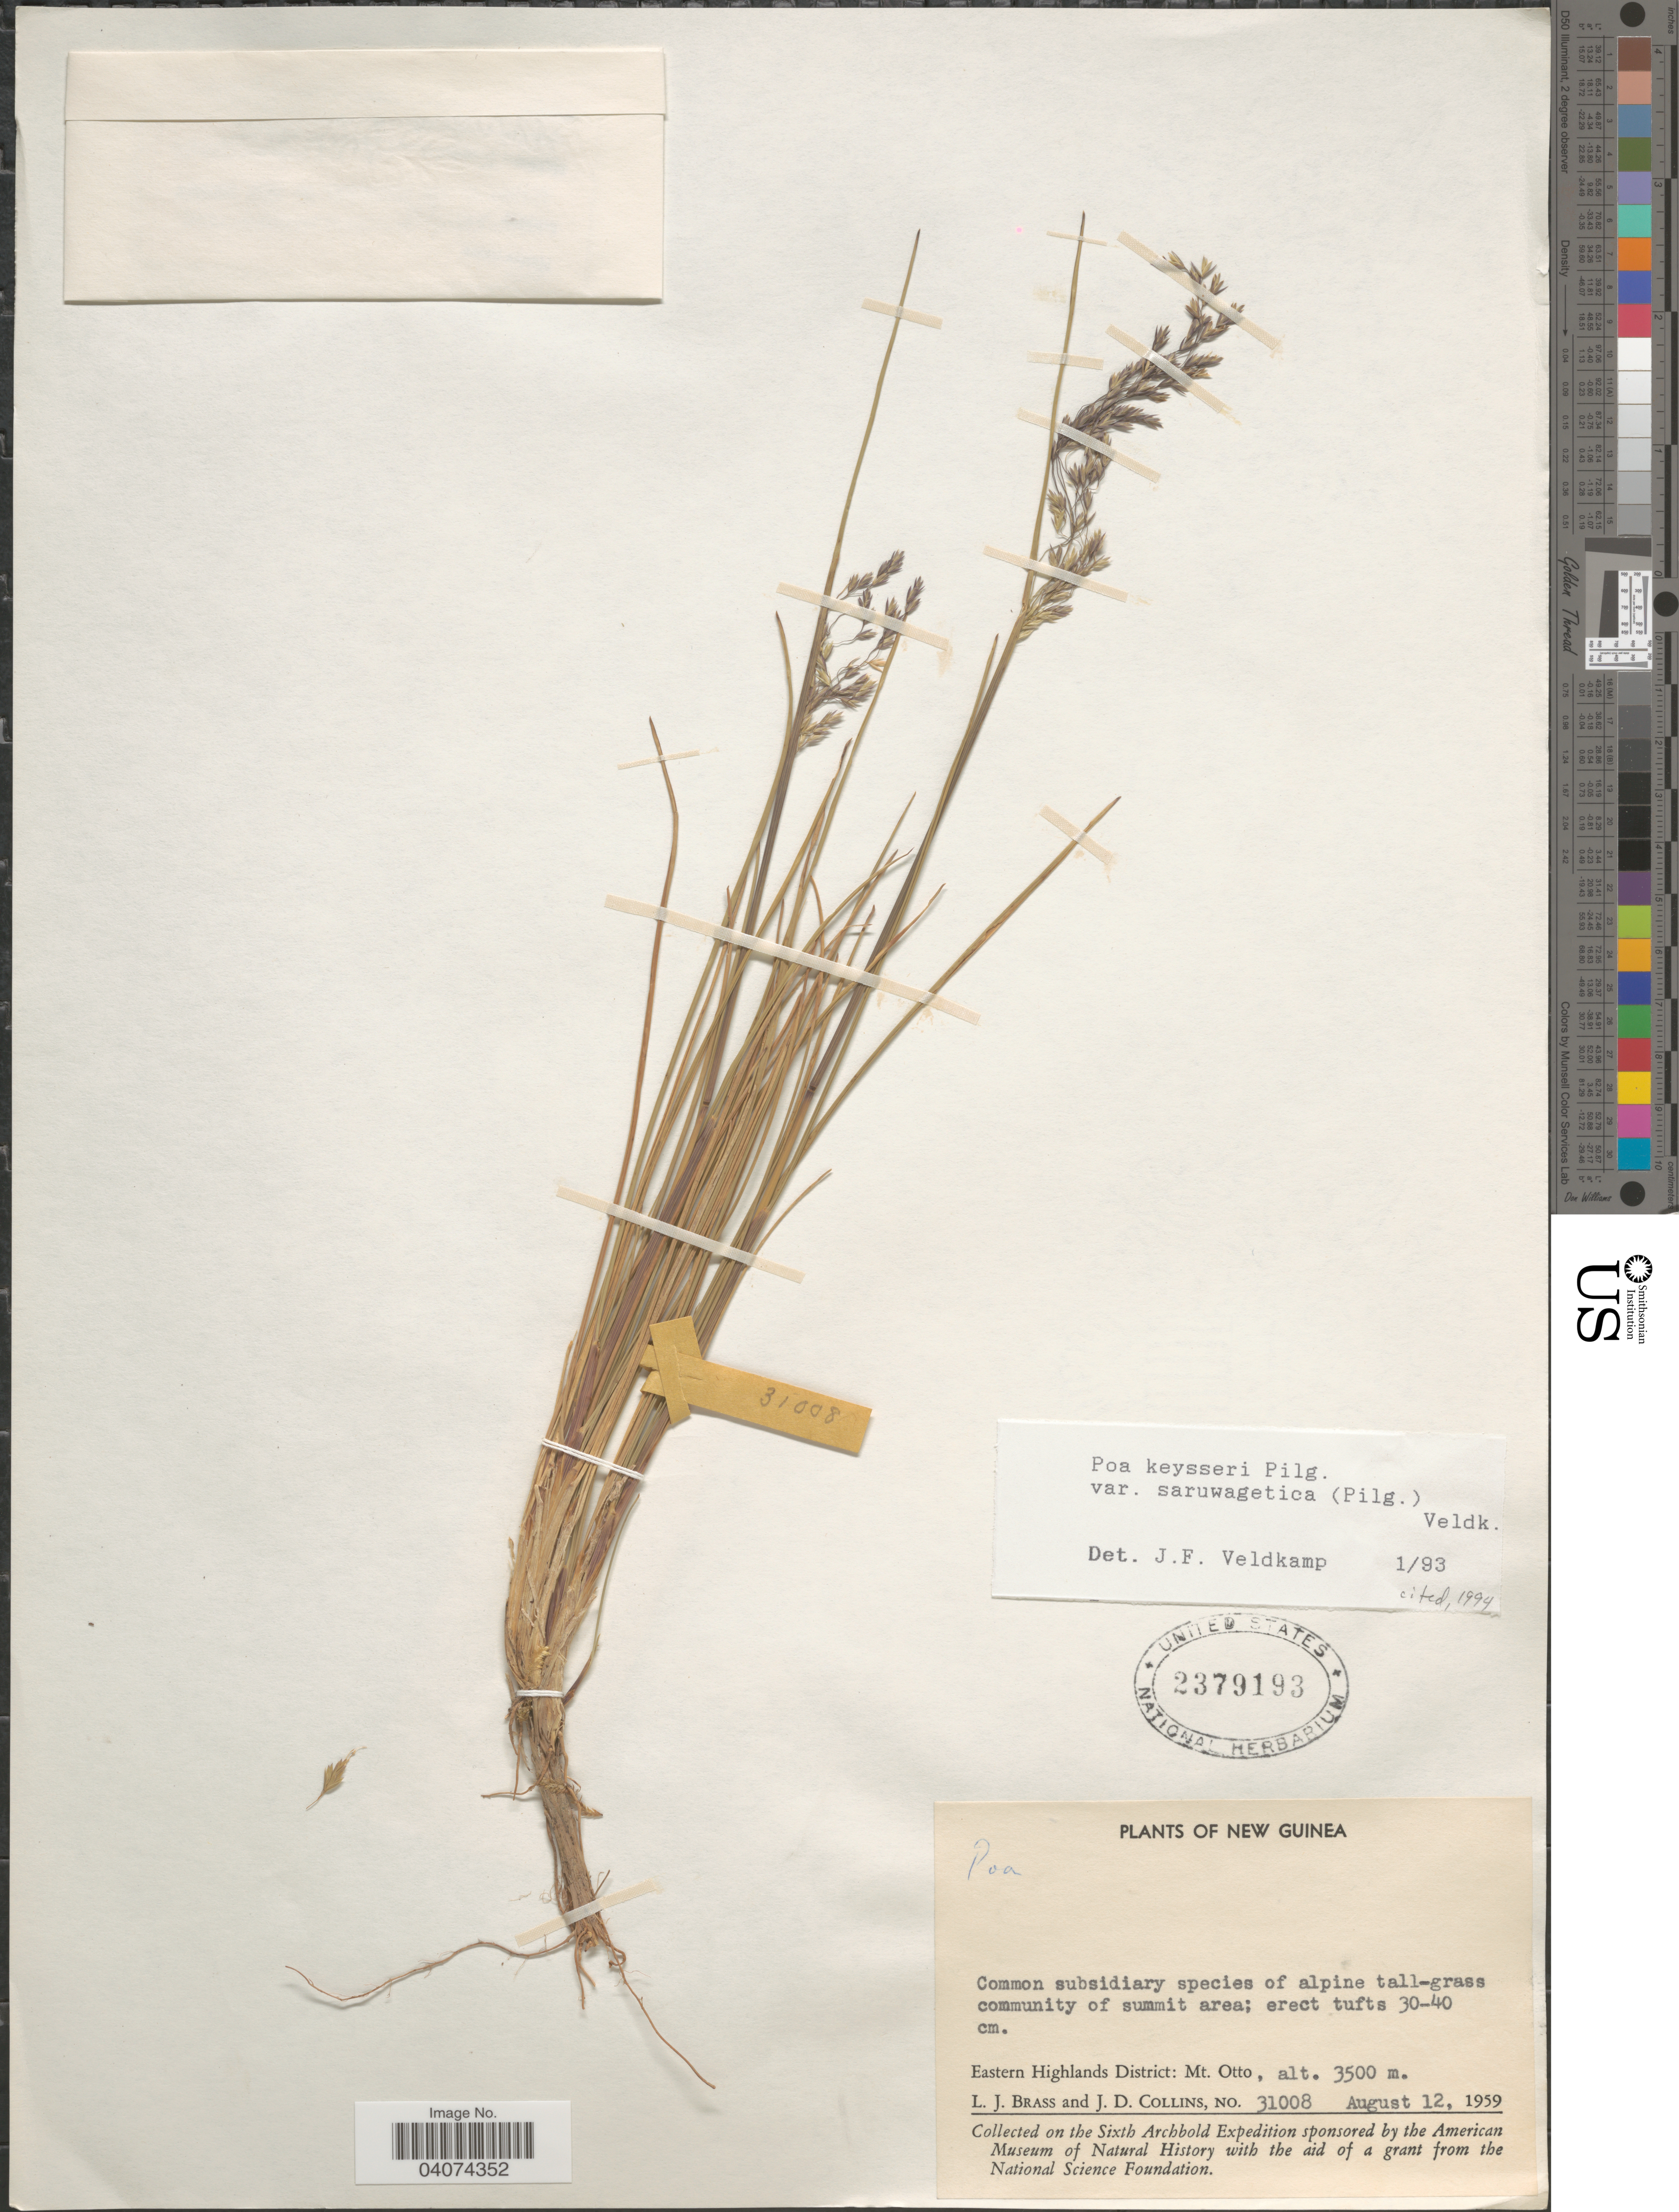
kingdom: Plantae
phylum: Tracheophyta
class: Liliopsida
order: Poales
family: Poaceae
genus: Poa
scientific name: Poa keysseri subsp. saruwagetica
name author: (Pilg.) Veldkamp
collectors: L. J. Brass & J. Collins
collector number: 31008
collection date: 1959-08-12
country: Papua New Guinea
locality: New Guinea. Common subsidiary species of alpine tall-grass community of summit area. Eastern Highlands District: Mt. Otto. The Sixth Archbold Expedition.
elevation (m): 3500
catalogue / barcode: US 2379193